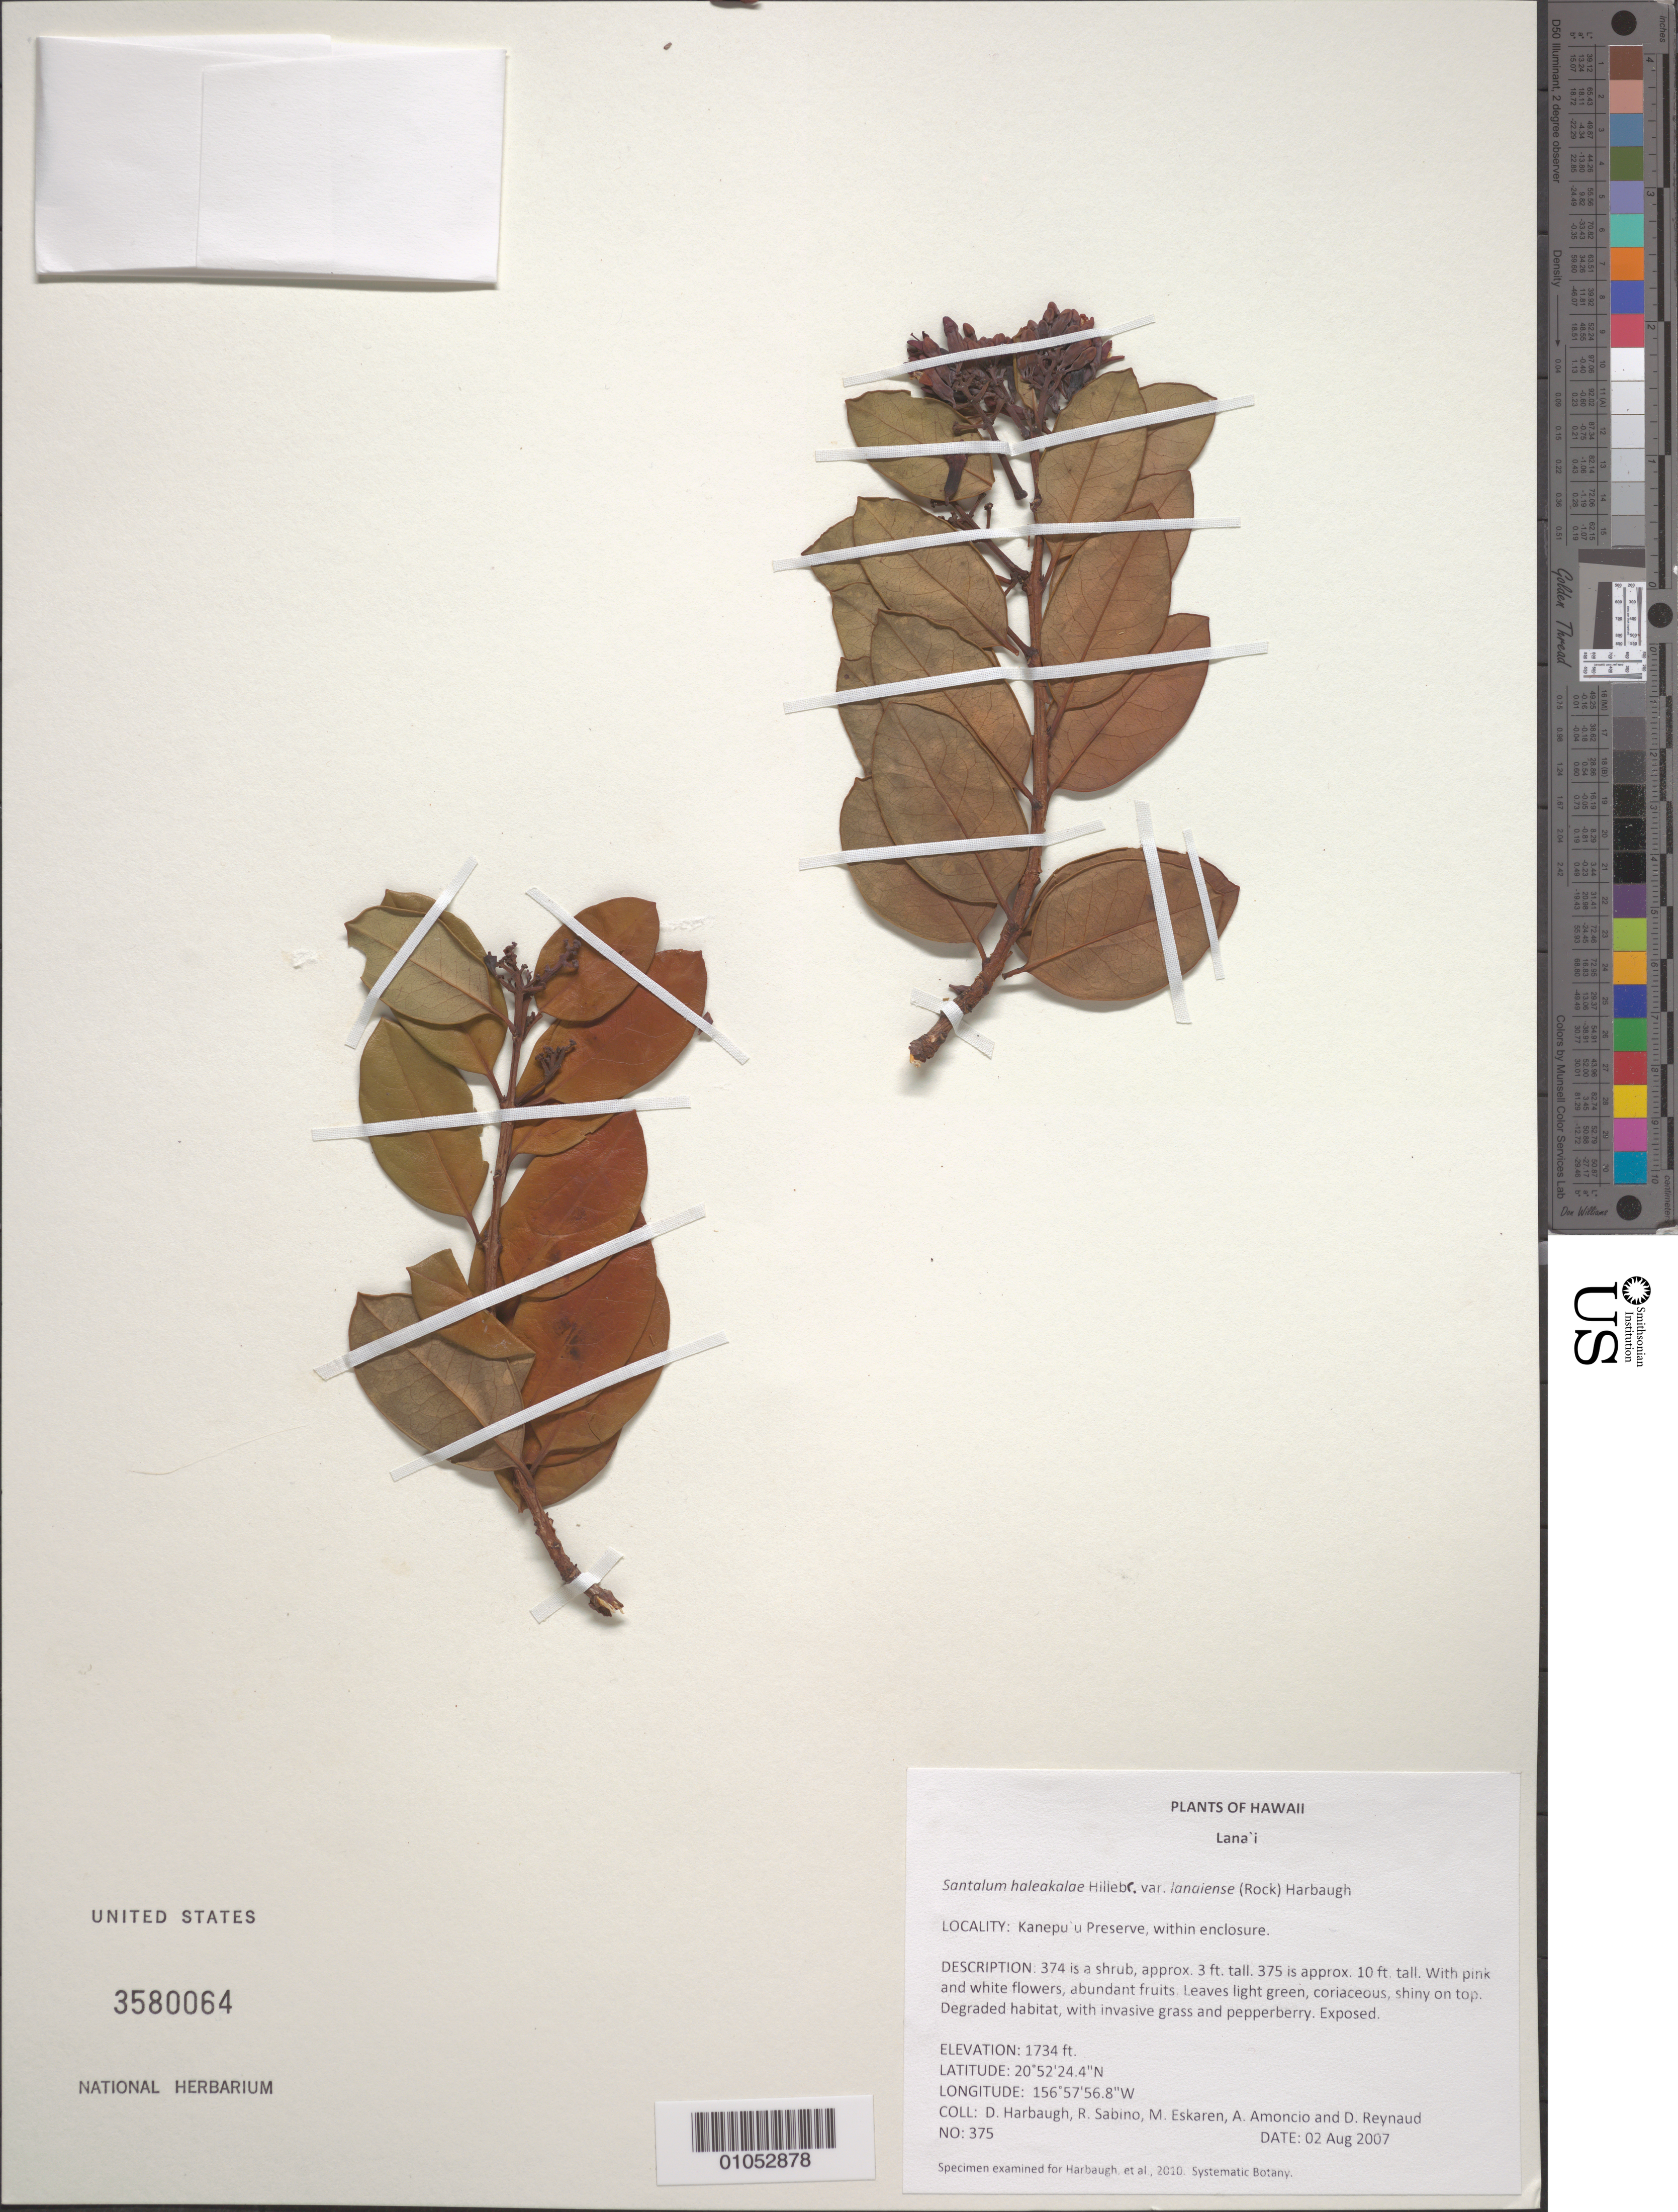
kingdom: Plantae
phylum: Tracheophyta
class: Magnoliopsida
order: Santalales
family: Santalaceae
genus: Santalum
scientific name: Santalum haleakalae var. lanaiense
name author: (Rock) Harbaugh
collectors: D. Harbaugh, R. Sabino, M. Eskaren, A. Amoncio & D. Reynaud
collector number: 375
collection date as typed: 2 Aug 2007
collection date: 2007-08-02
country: United States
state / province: Hawaii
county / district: Maui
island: Lana'i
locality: Kanepuu Preserve, within enclosure.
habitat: Degraded habitat, exposed.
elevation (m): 529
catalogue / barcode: US 3580064